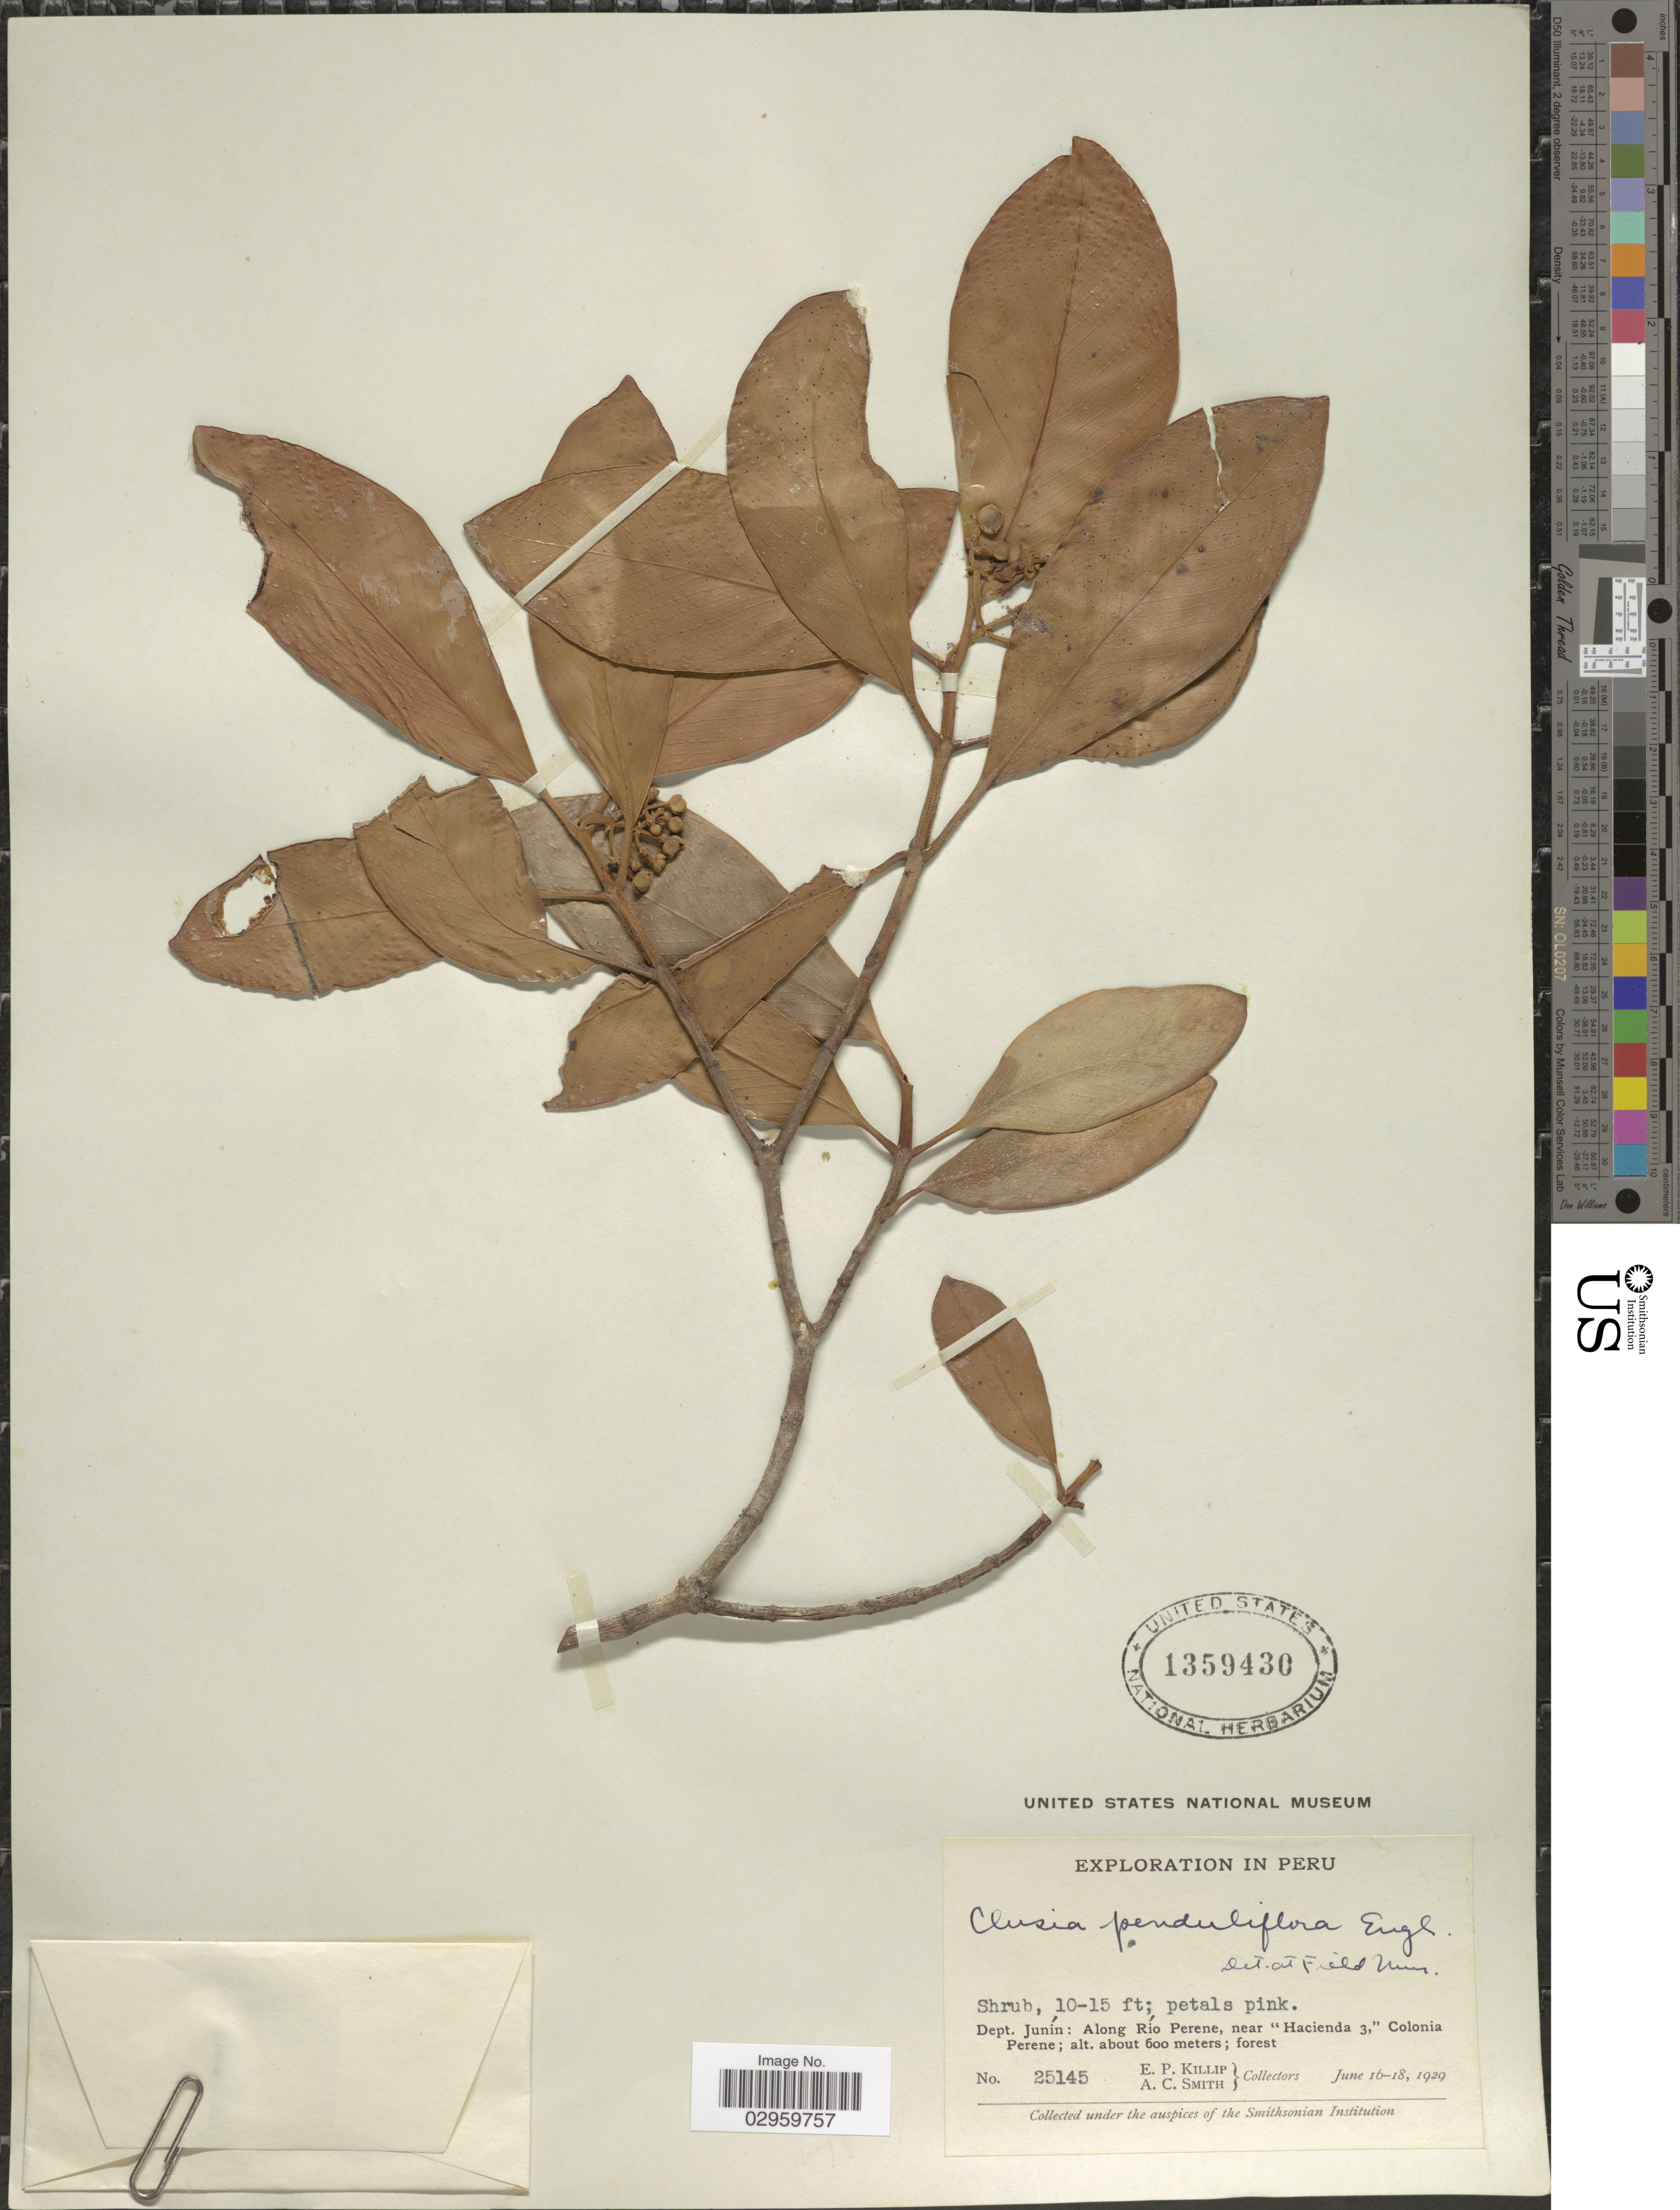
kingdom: Plantae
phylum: Tracheophyta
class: Magnoliopsida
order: Malpighiales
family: Clusiaceae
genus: Clusia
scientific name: Clusia penduliflora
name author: Engl.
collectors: E. P. Killip & A. C. Smith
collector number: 25145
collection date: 1929-06-16/1929-06-18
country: Peru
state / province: Junín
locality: Dept. Junín: Along Río Perene, near "Hacienda 3," Colonia Perene.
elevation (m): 600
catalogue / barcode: US 1359430